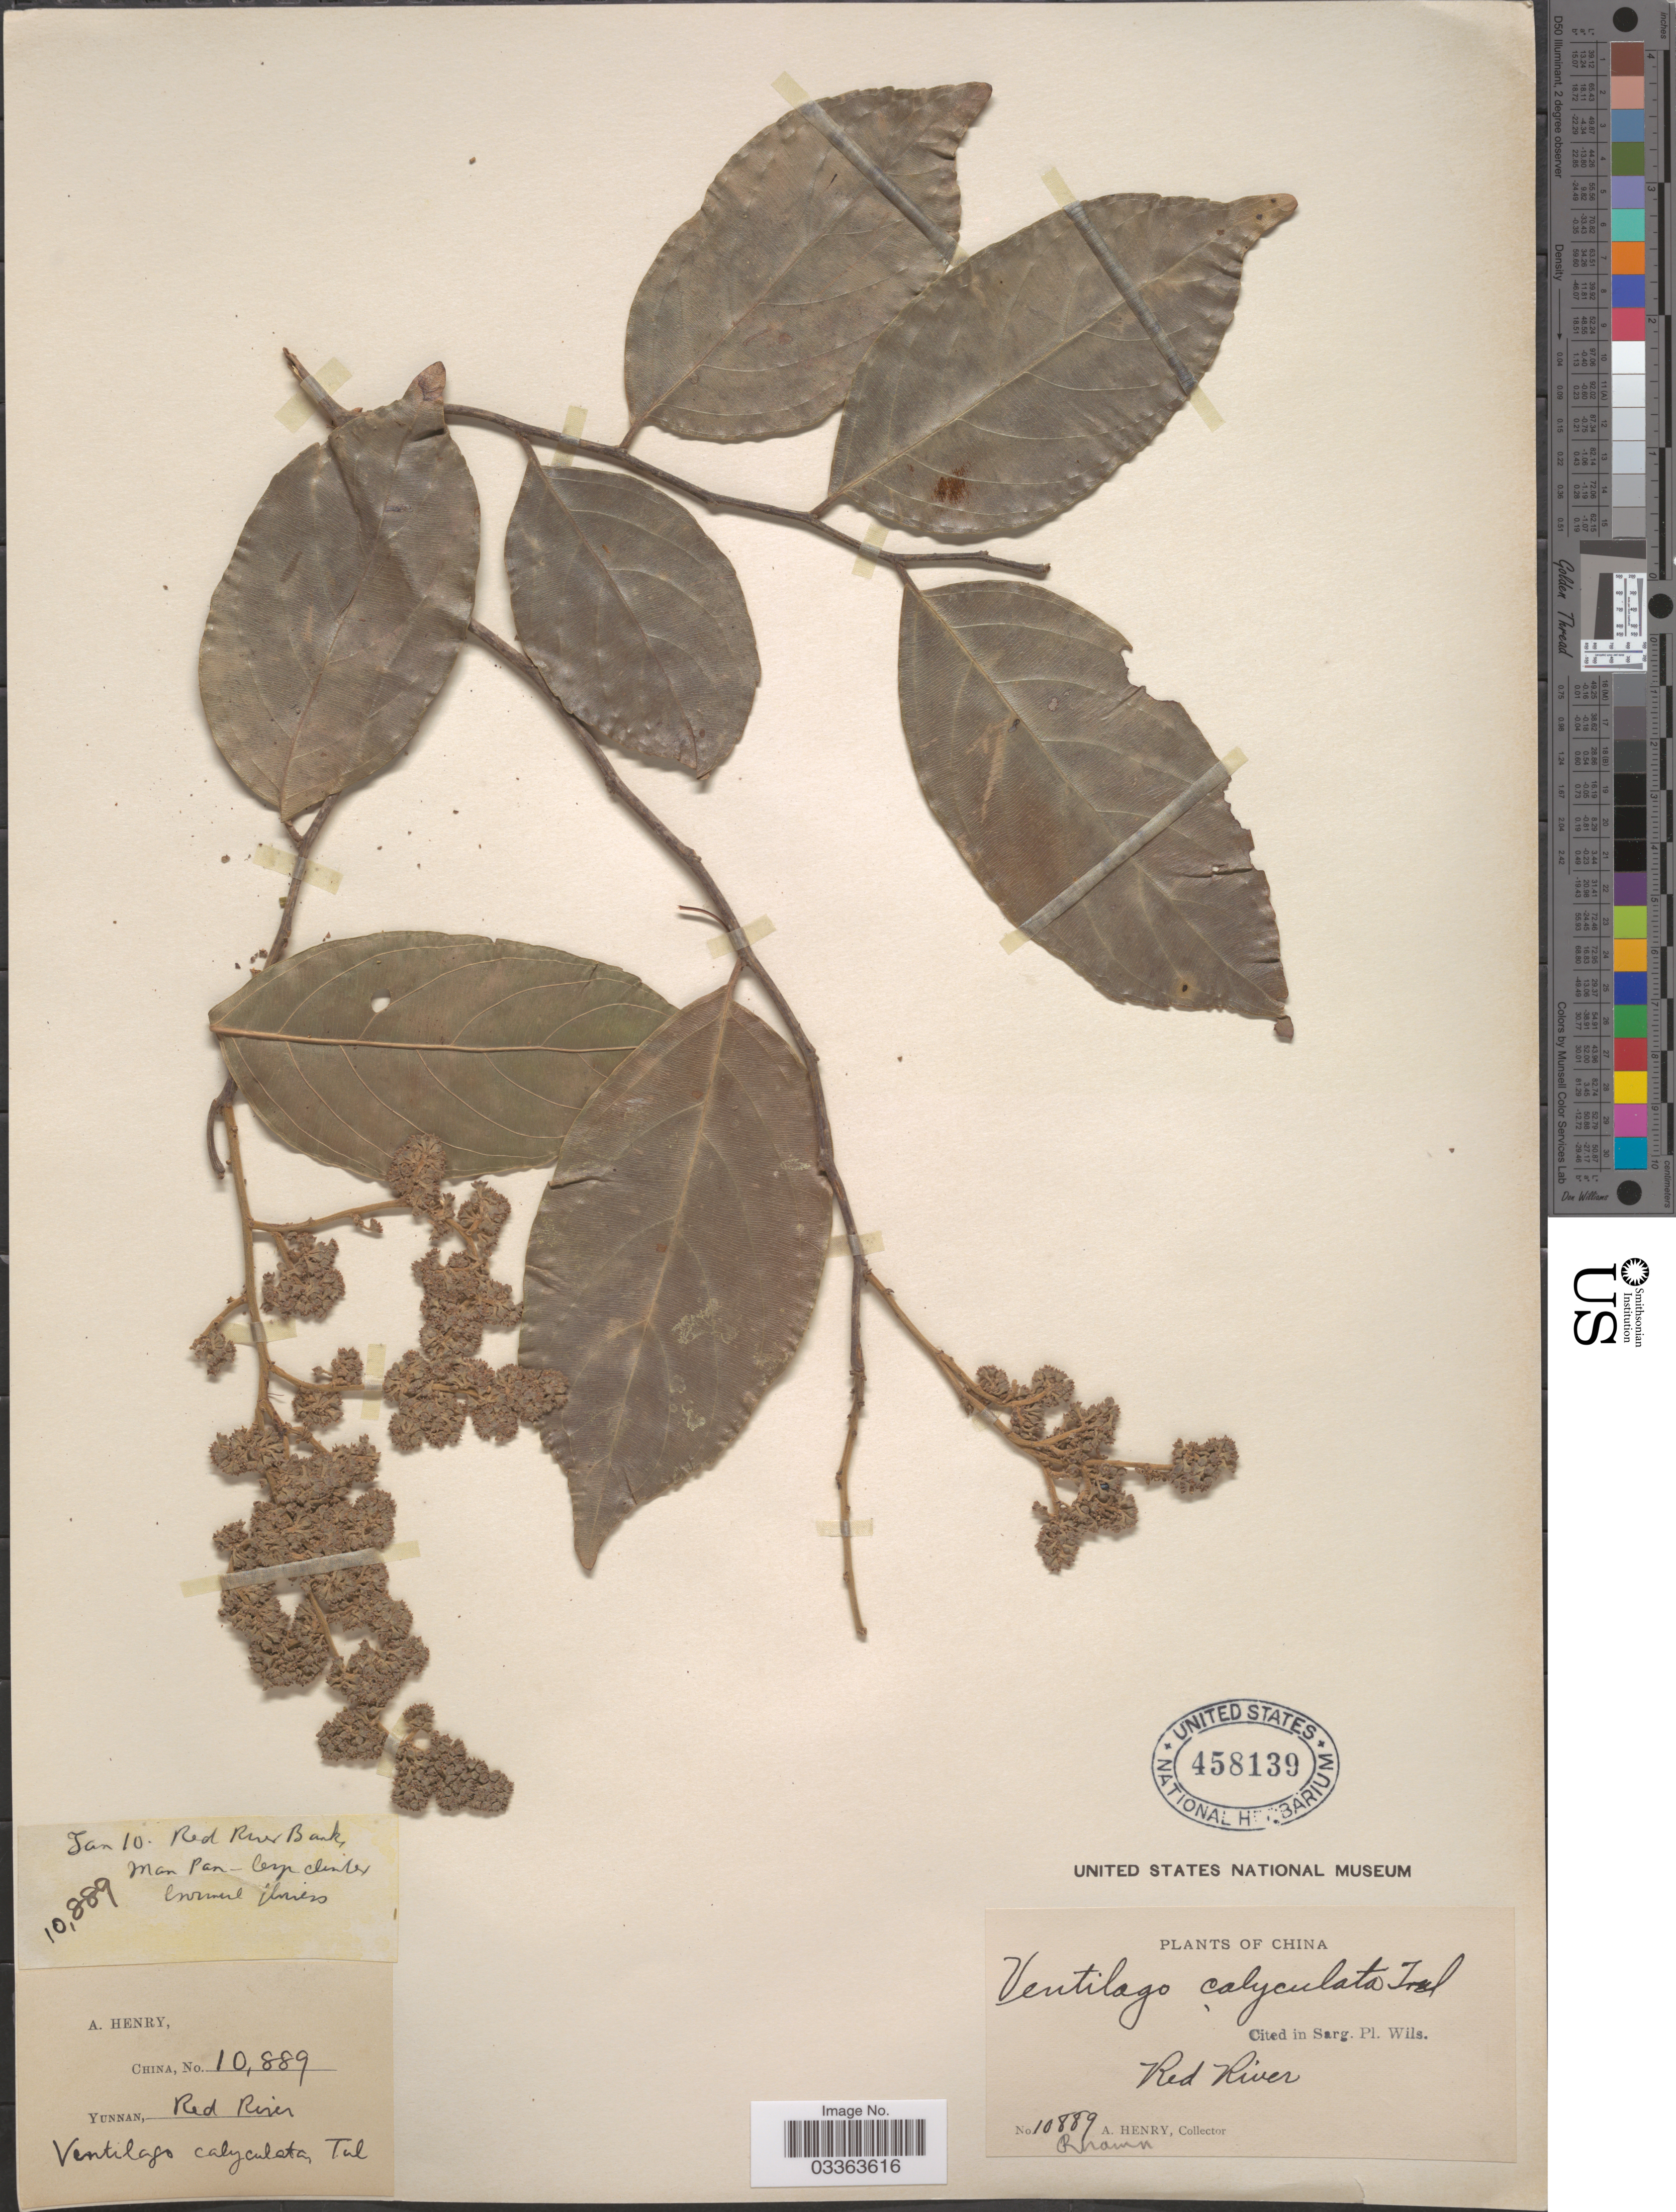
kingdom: Plantae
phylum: Tracheophyta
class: Magnoliopsida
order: Rosales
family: Rhamnaceae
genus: Ventilago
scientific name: Ventilago calyculata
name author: Tul.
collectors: A. Henry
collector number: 10889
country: China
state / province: Yunnan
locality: Red River Bank. ManPan.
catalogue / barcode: US 458139